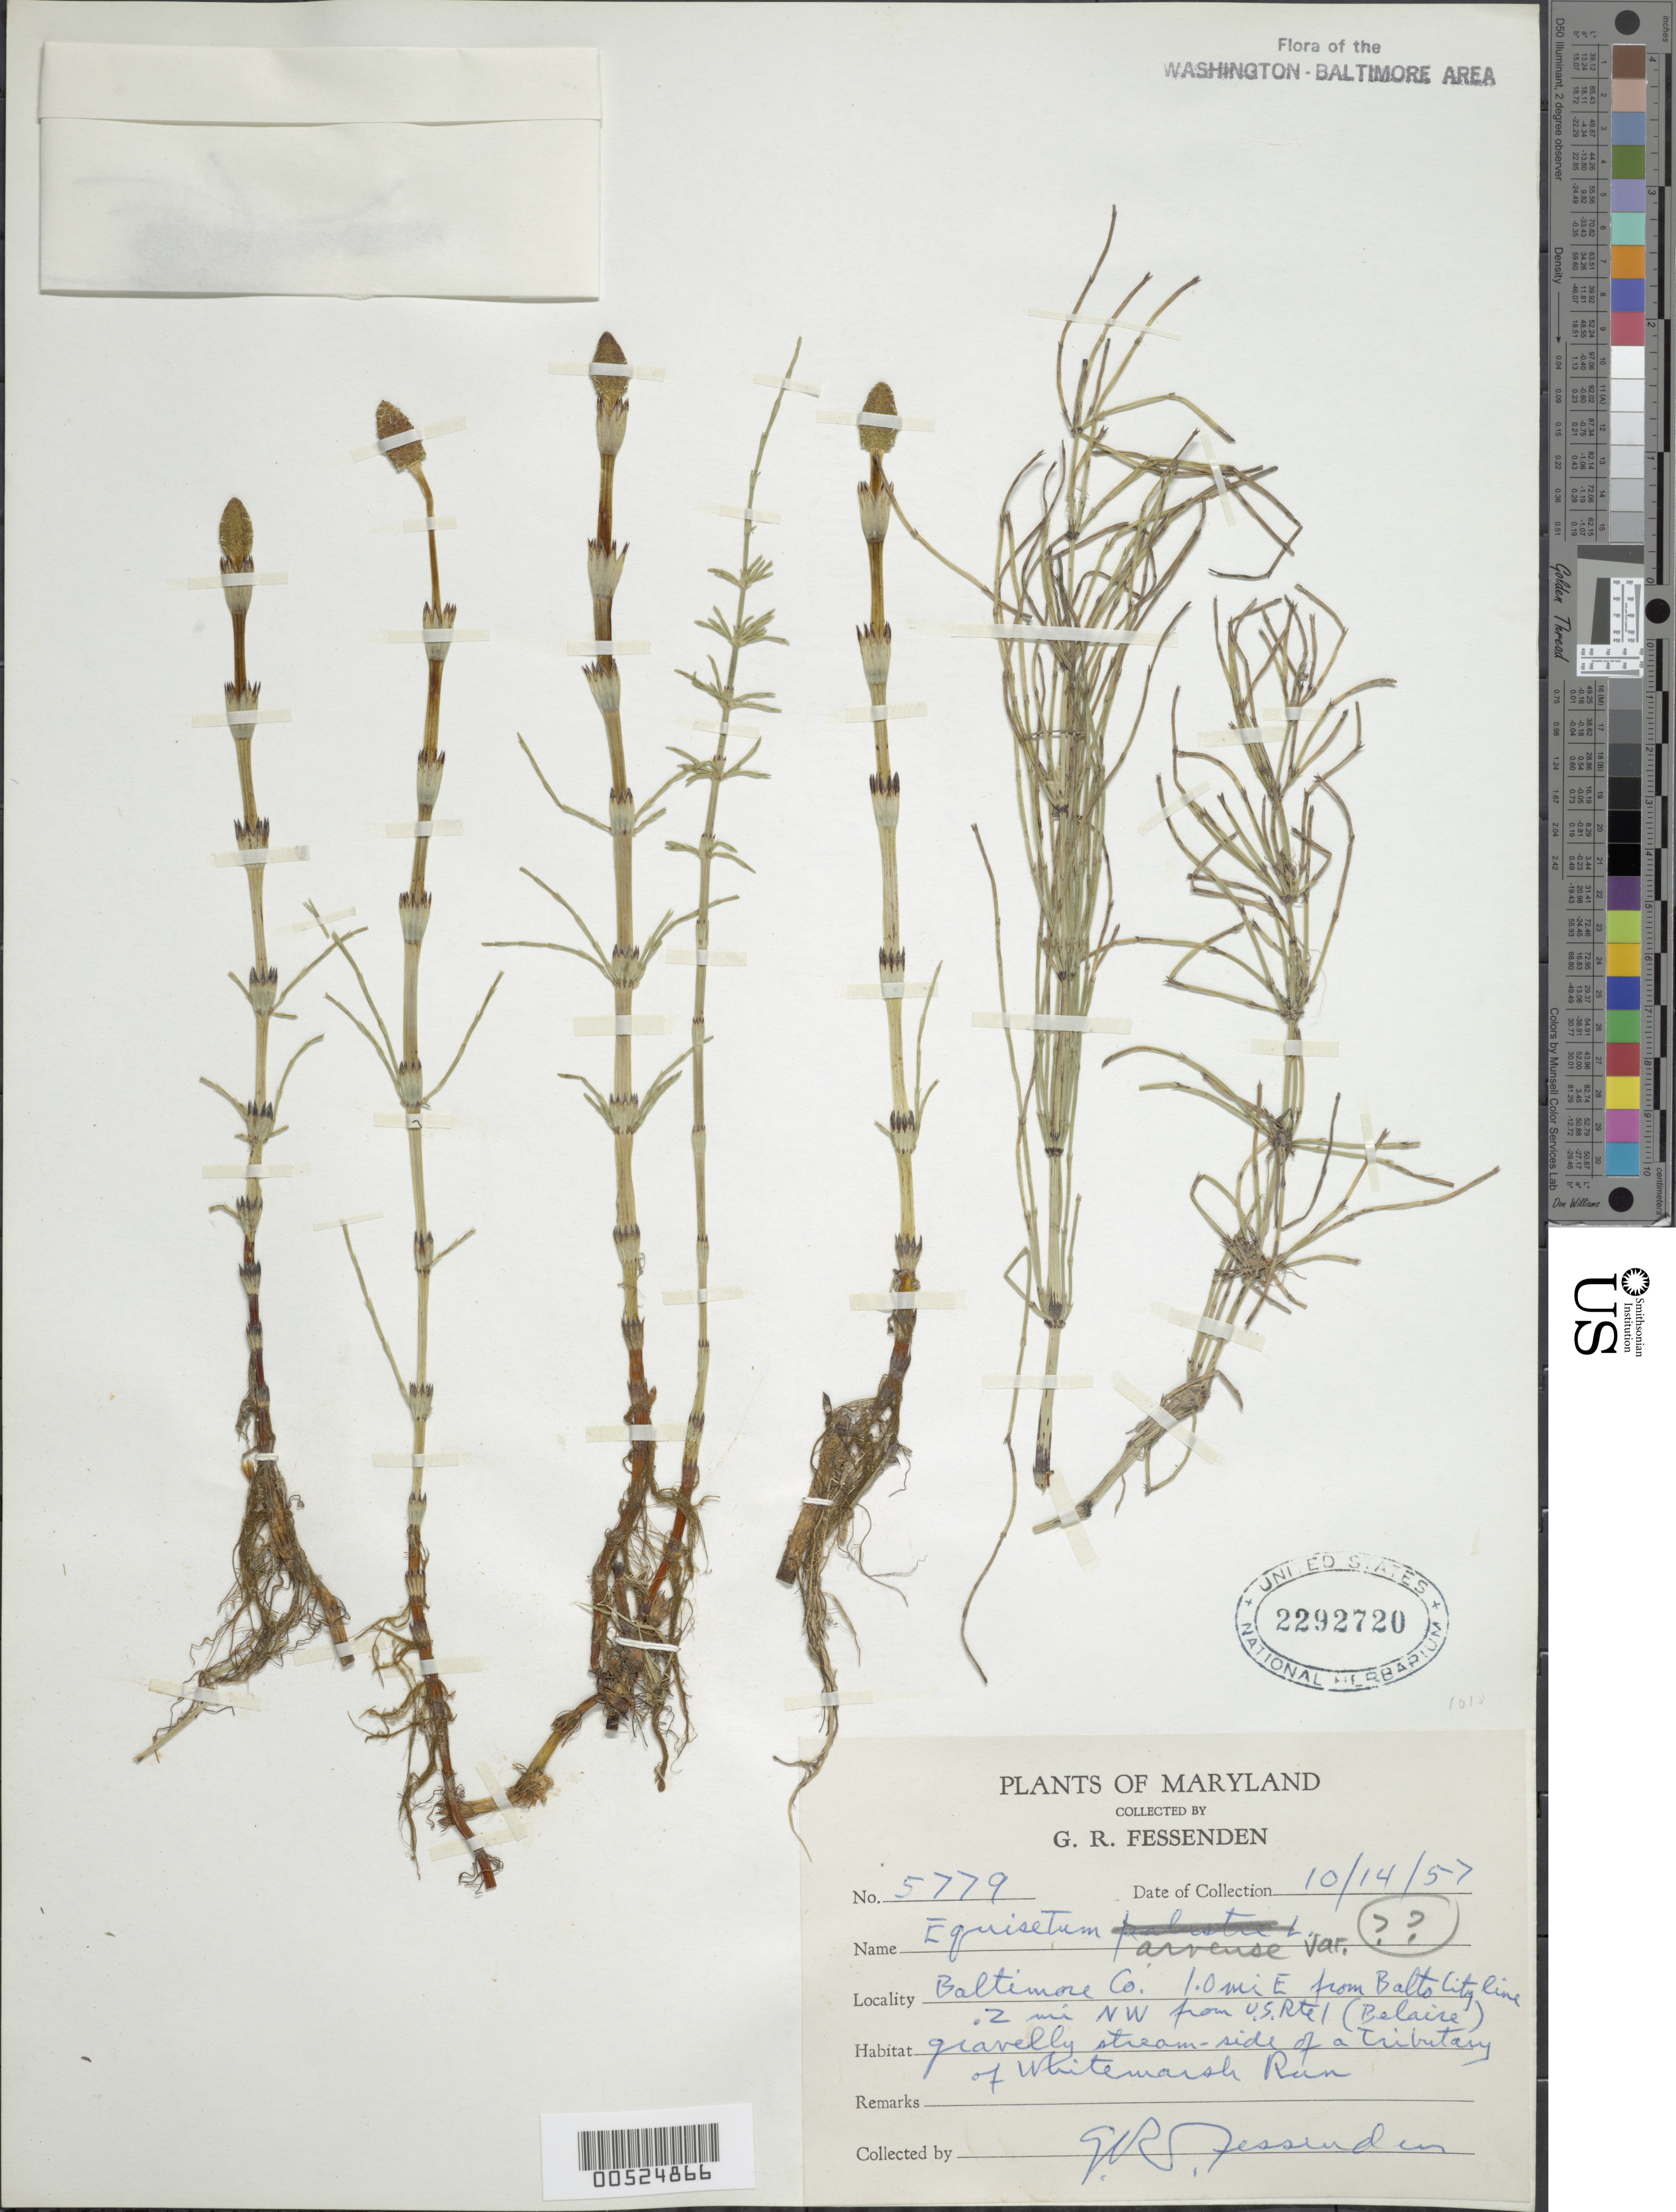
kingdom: Plantae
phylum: Tracheophyta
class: Polypodiopsida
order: Equisetales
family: Equisetaceae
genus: Equisetum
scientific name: Equisetum arvense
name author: L.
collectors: G. Fessenden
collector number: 5779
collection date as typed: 14 Oct 1957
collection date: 1957-10-14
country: United States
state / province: Maryland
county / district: City of Baltimore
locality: Baltimore Co. Line, 1 mi. E of, .2 mi. NW from U.S. Rt.1 (Belaire), tributary of Whitemarsh Run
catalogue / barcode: US 2292720